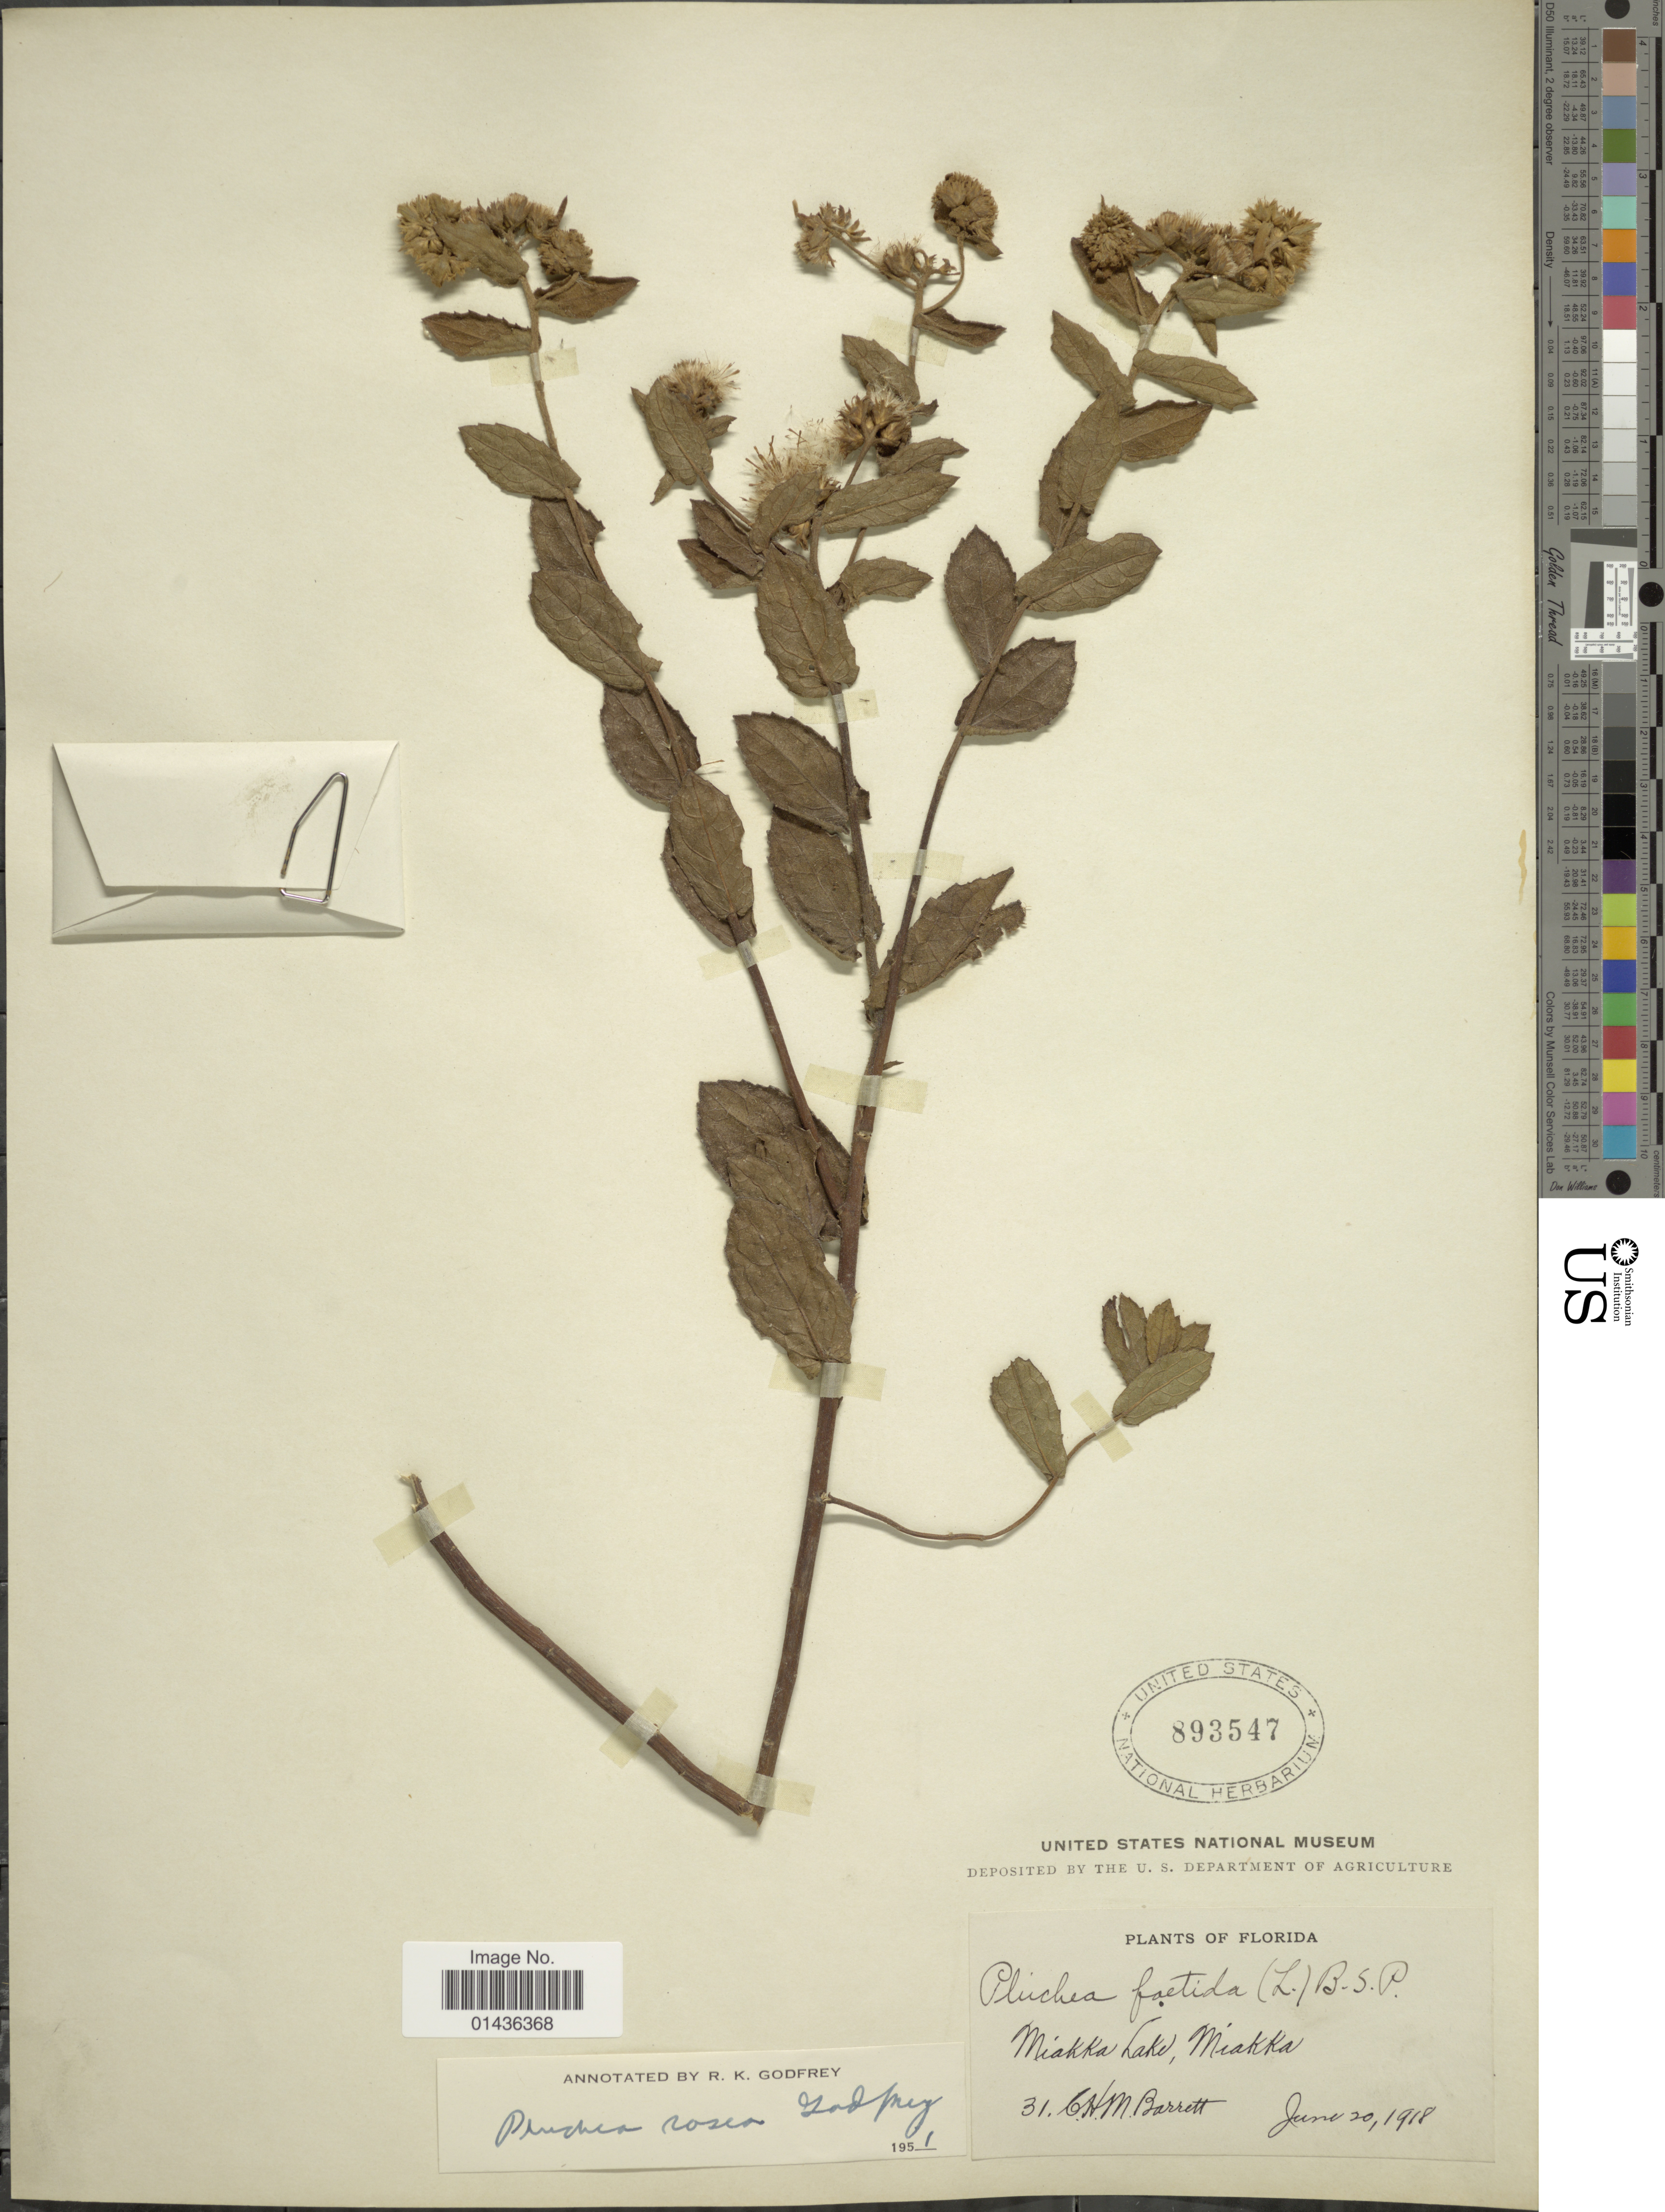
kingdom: Plantae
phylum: Tracheophyta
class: Magnoliopsida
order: Asterales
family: Asteraceae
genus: Pluchea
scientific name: Pluchea rosea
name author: R.K. Godfrey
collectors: C. Barrett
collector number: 31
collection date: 1918-06-20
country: United States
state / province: Florida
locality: Miakka Lake, Miakka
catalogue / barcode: US 893547